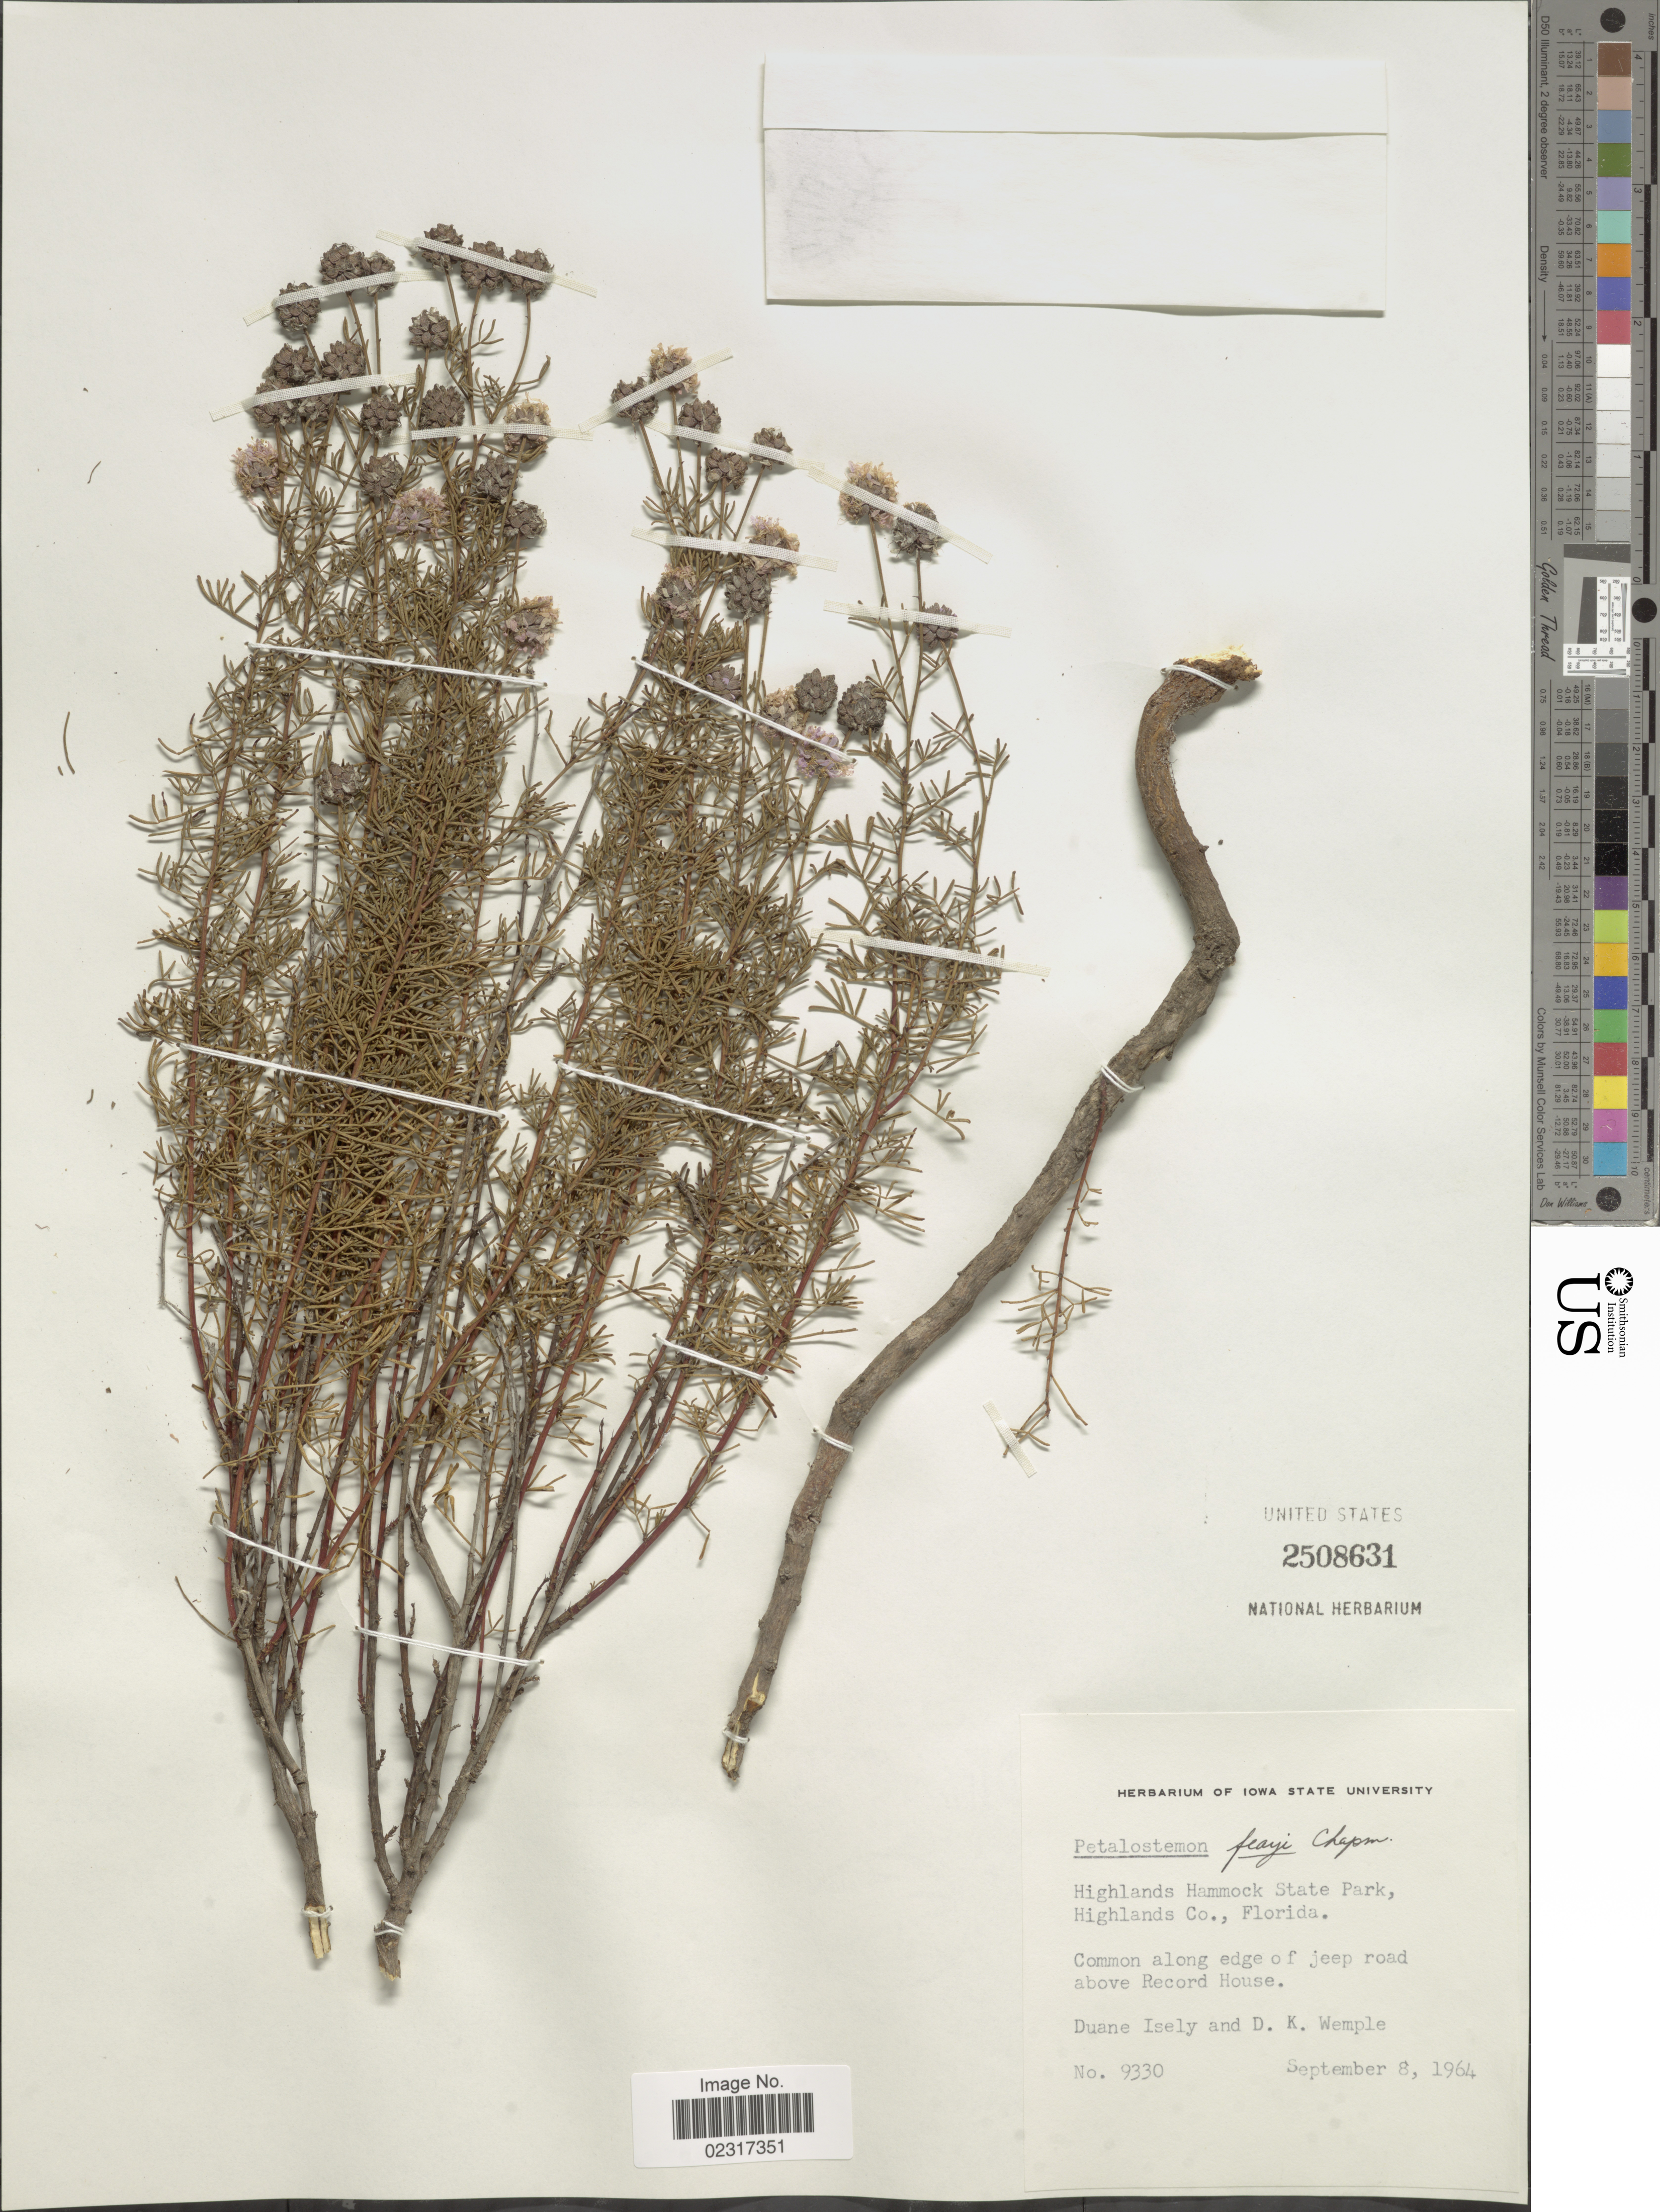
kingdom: Plantae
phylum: Tracheophyta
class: Magnoliopsida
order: Fabales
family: Fabaceae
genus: Dalea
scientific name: Dalea feayi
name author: (Chapm.) Barneby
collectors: D. Isely & D. Wemple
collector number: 9930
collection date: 1964-09-08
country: United States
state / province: Florida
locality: Highlands Hammock State Park, Highlands Co. Common along edge of jee [ road above Record House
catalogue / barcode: US 2508631